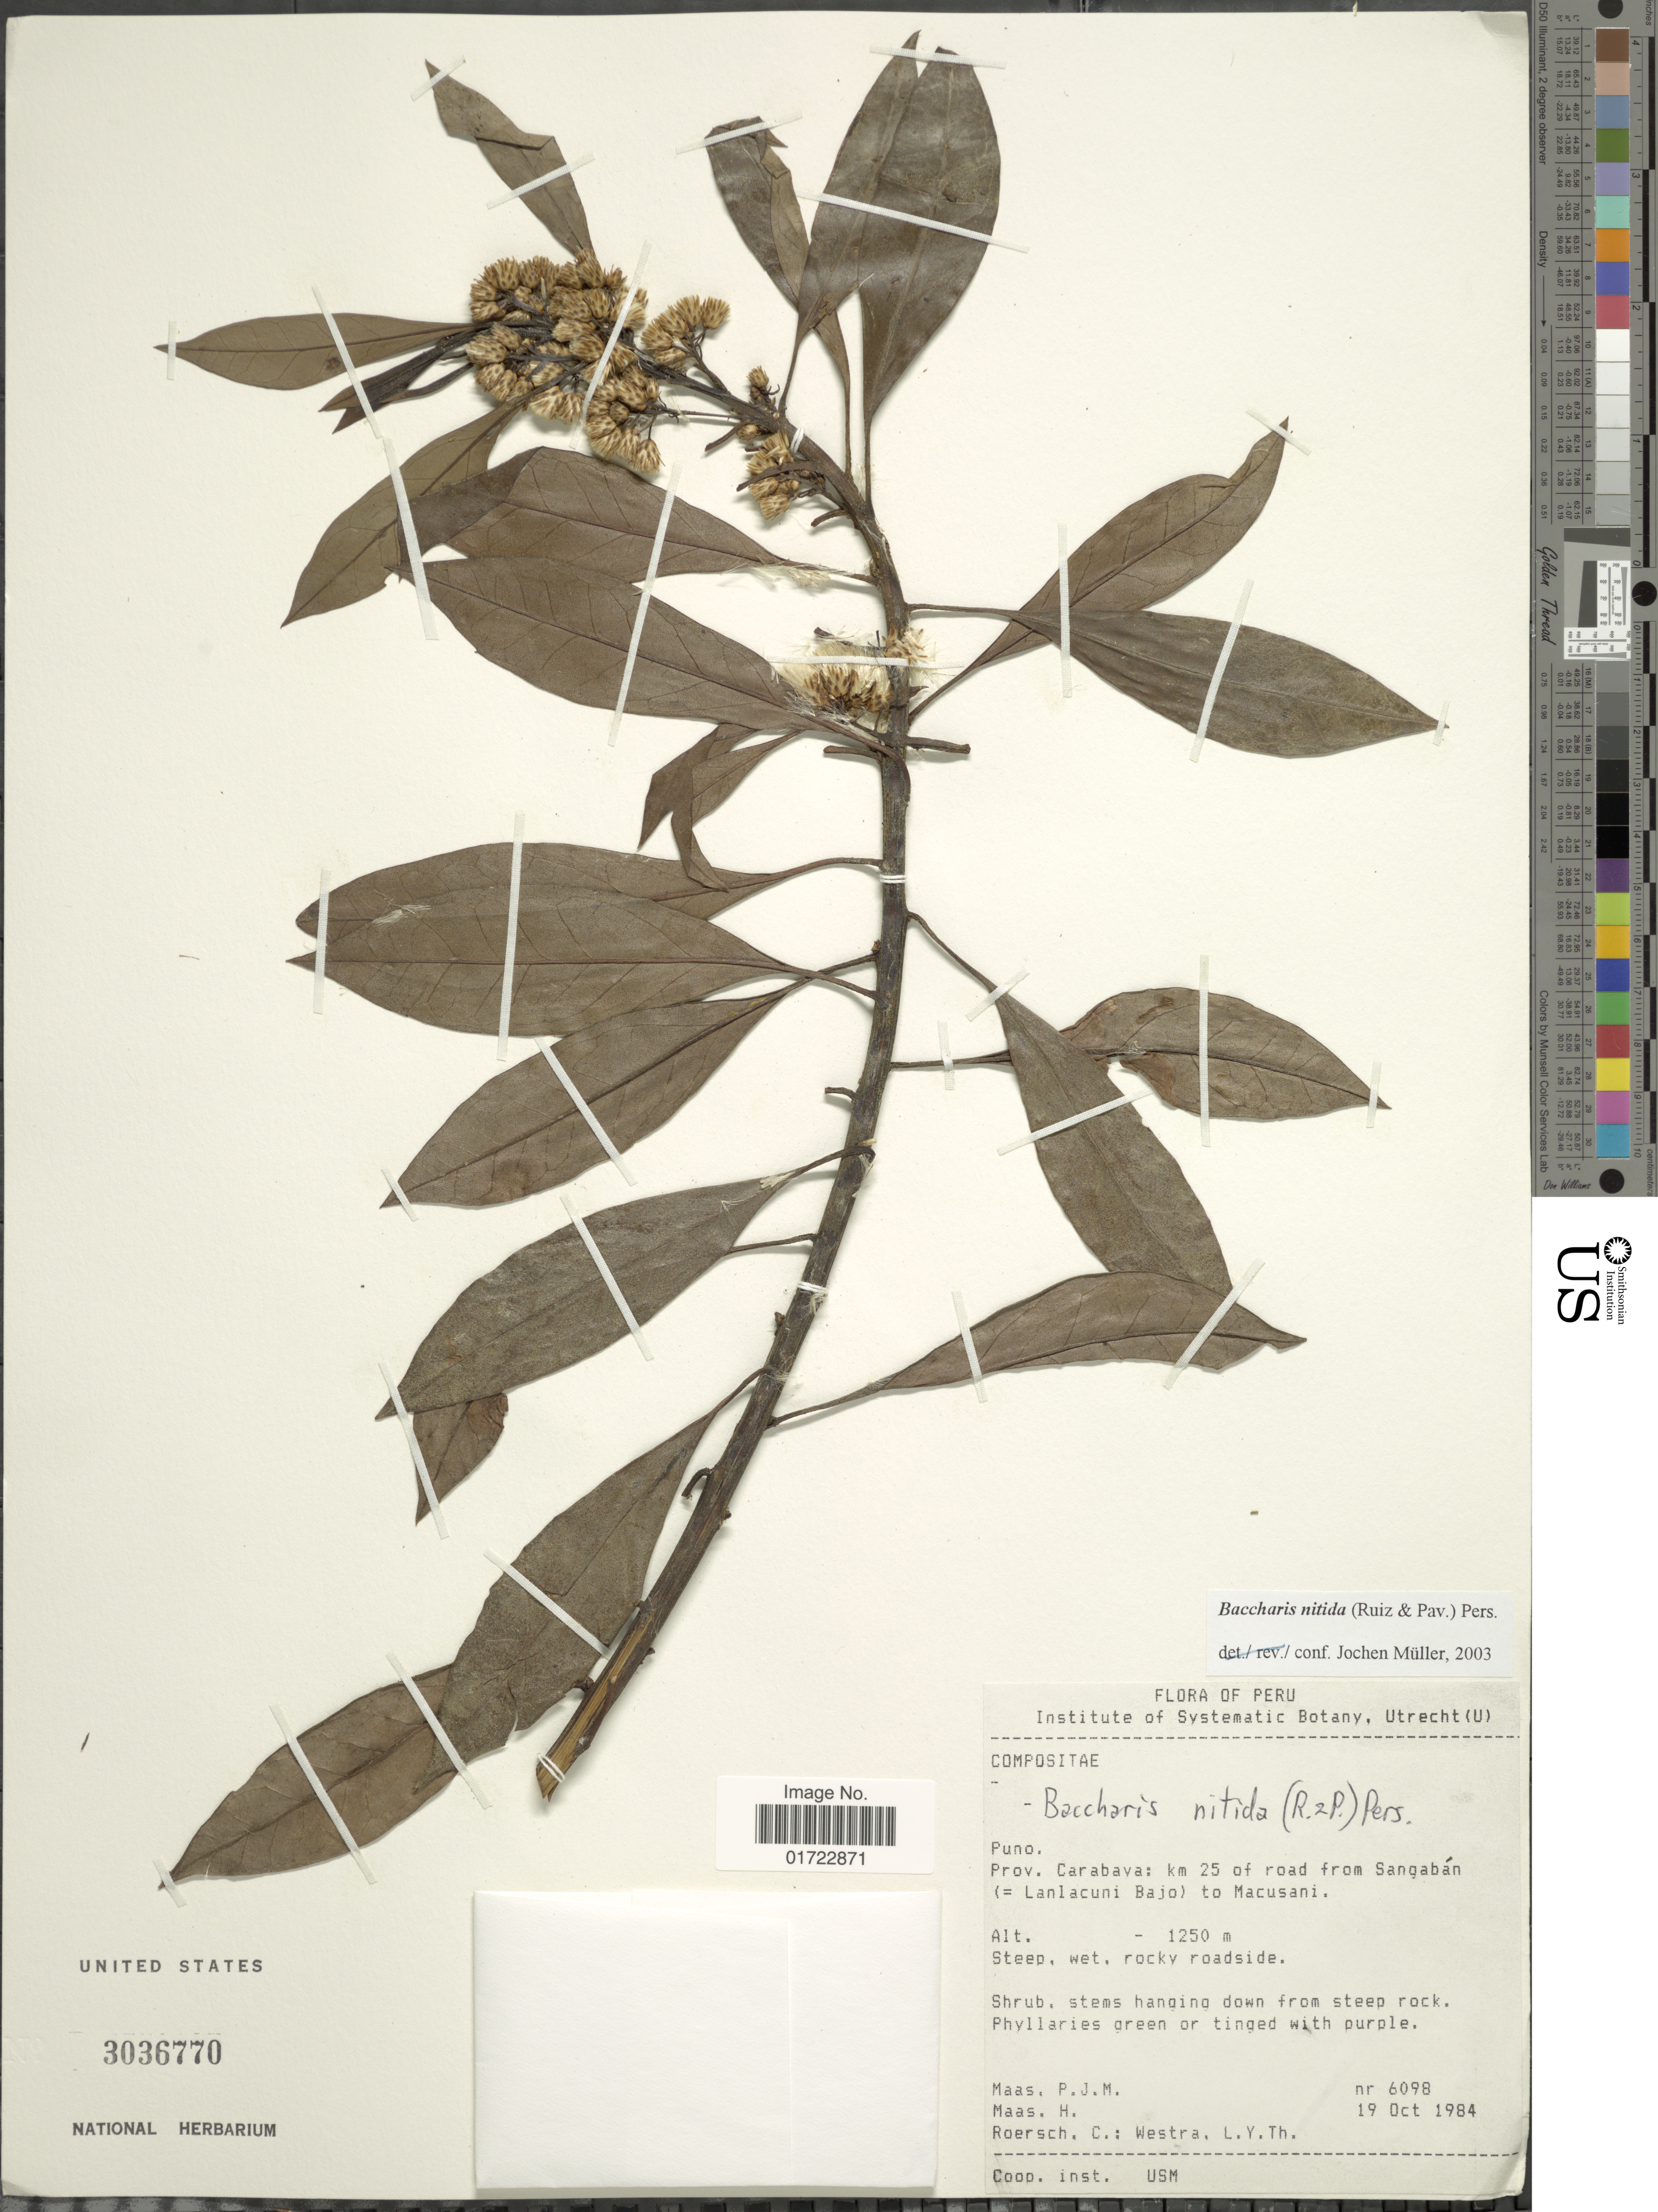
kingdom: Plantae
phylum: Tracheophyta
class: Magnoliopsida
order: Asterales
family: Asteraceae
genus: Baccharis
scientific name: Baccharis nitida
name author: (Ruiz & Pav.) Pers.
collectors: P. Maas, H. Maas, C. Roersch & L. Y. T. Westra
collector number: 6098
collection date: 1984-10-19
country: Peru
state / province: Puno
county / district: Carabaya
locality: Prov. Carabava: km 25 of road from Sangabán (= Lanlacuni Bajo) to Macusani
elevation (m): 1250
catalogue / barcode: US 3036770